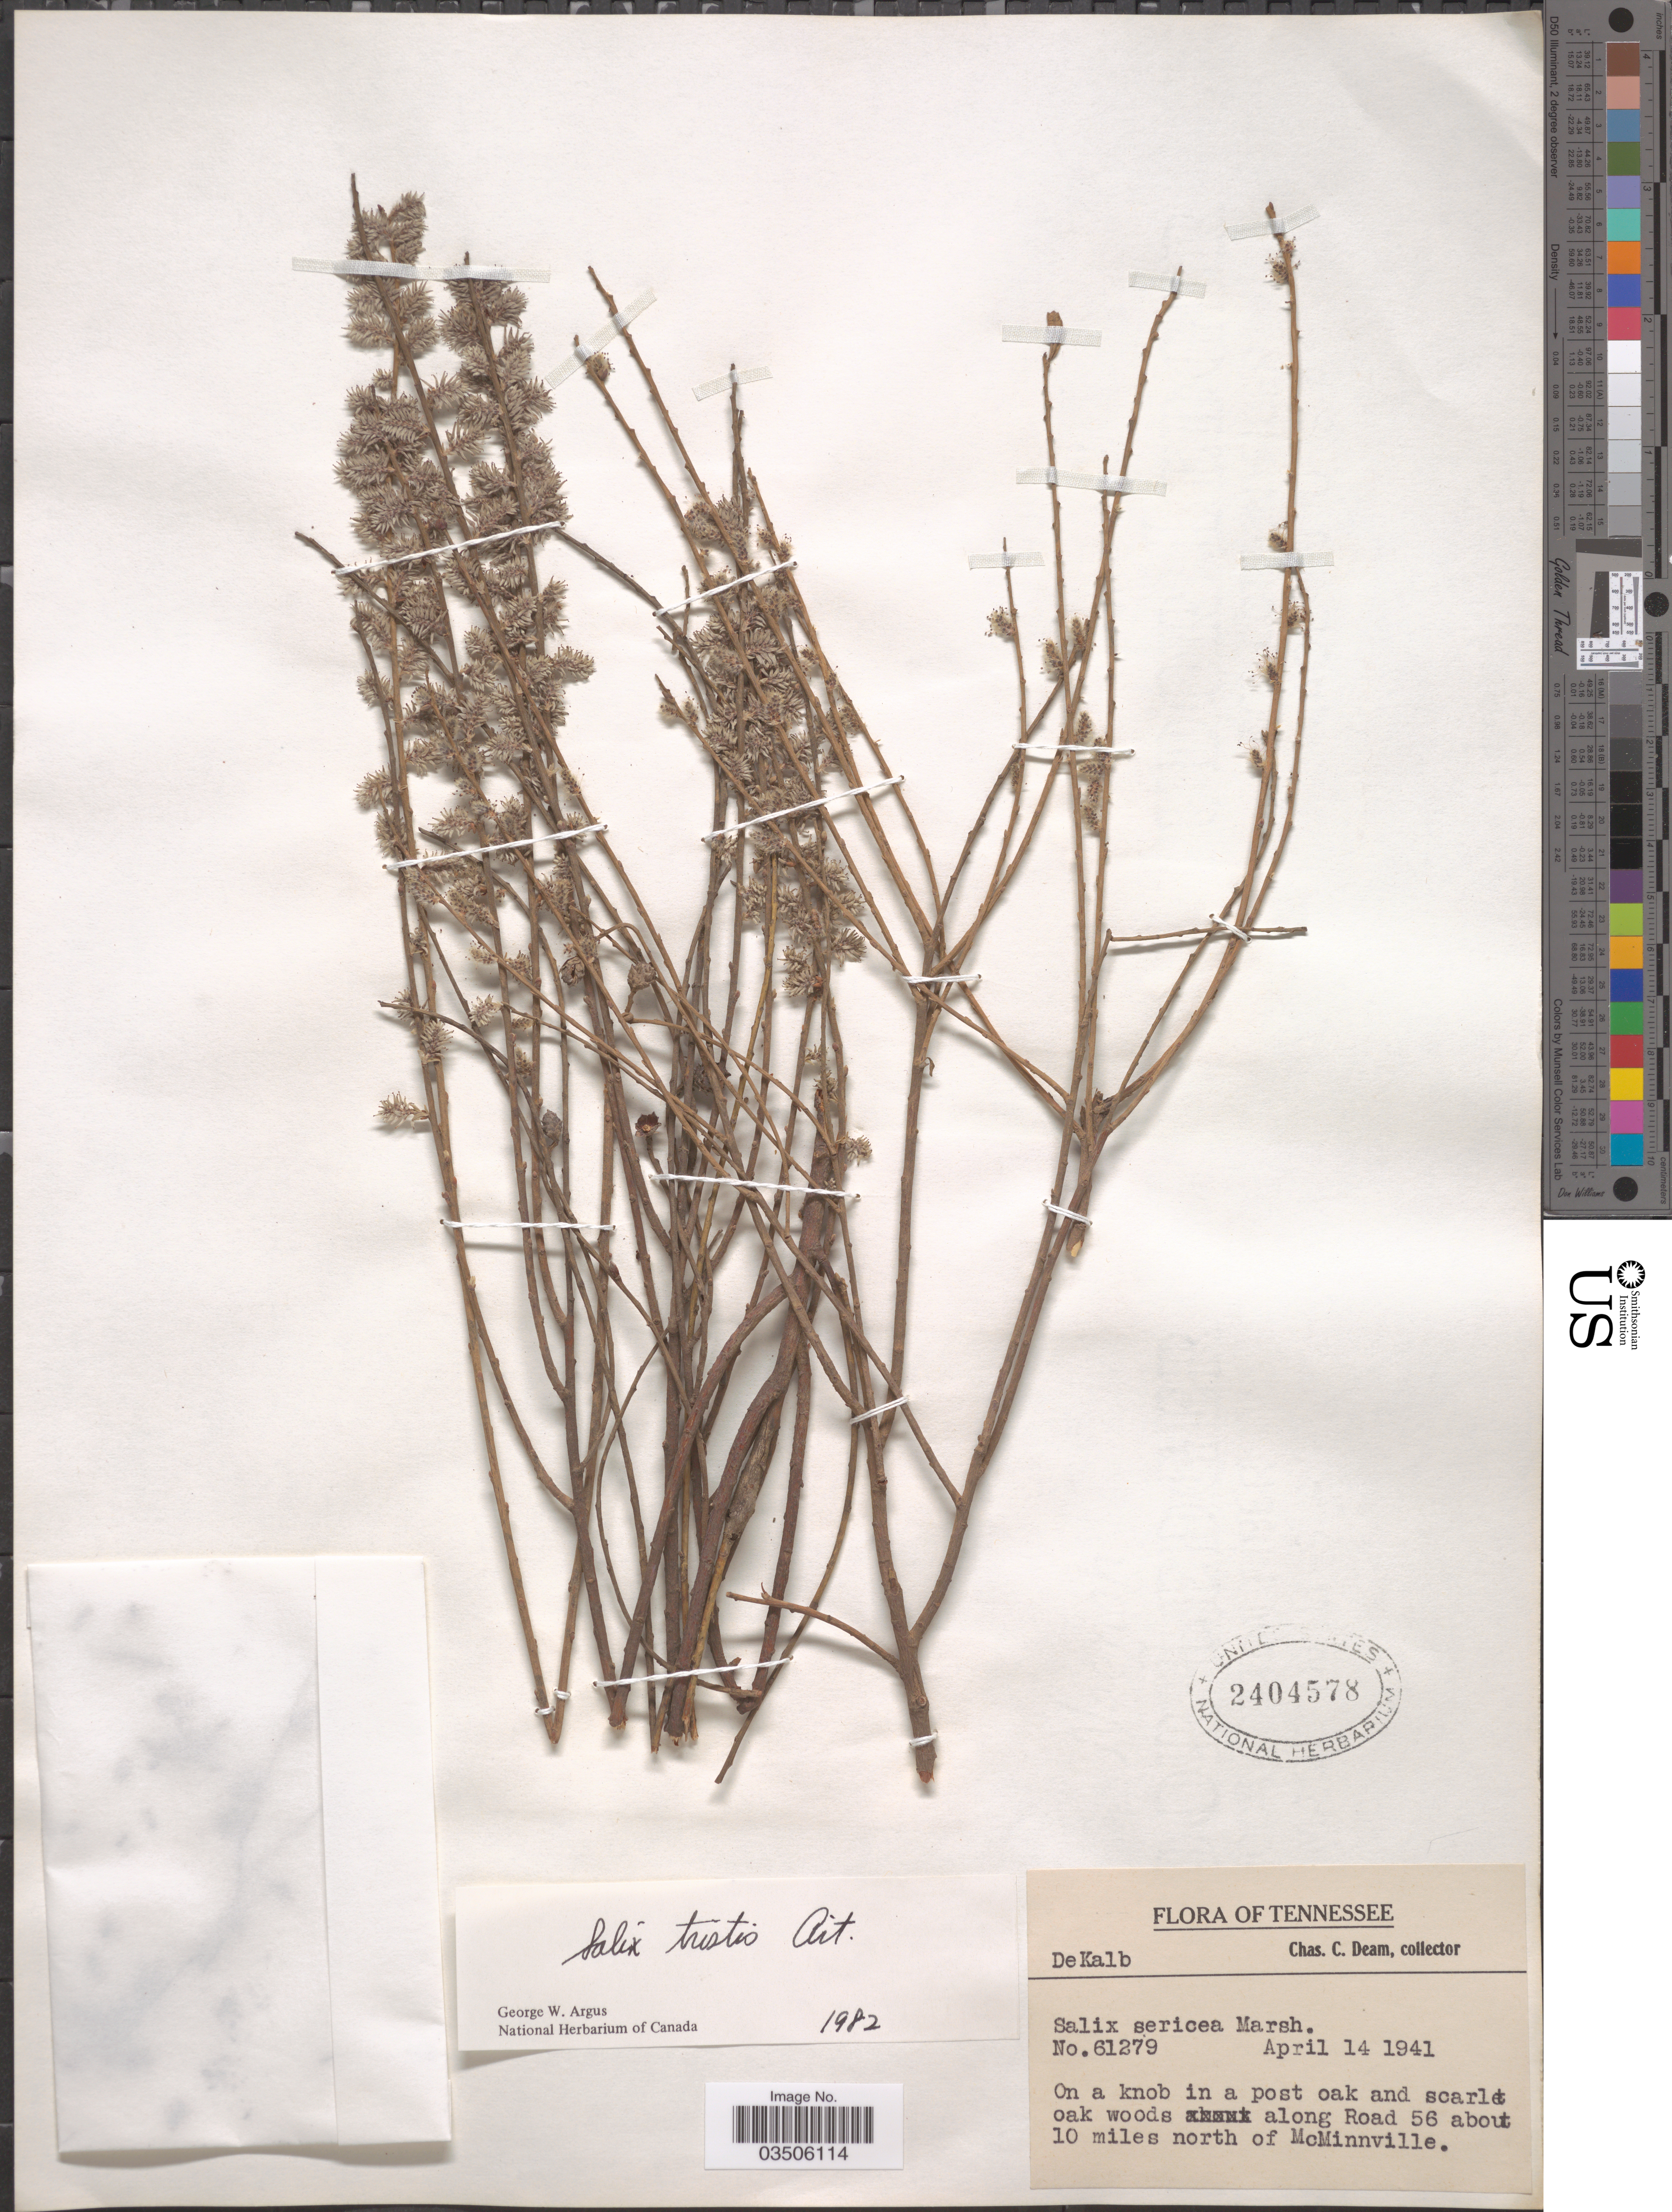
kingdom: Plantae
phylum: Tracheophyta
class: Magnoliopsida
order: Malpighiales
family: Salicaceae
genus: Salix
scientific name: Salix tristis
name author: Aiton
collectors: C. C. Deam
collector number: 61279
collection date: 1941-04-14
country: United States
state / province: Tennessee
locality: DeKalb. Along Road 56 about 10 miles north of McMinnville.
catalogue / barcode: US 2404578